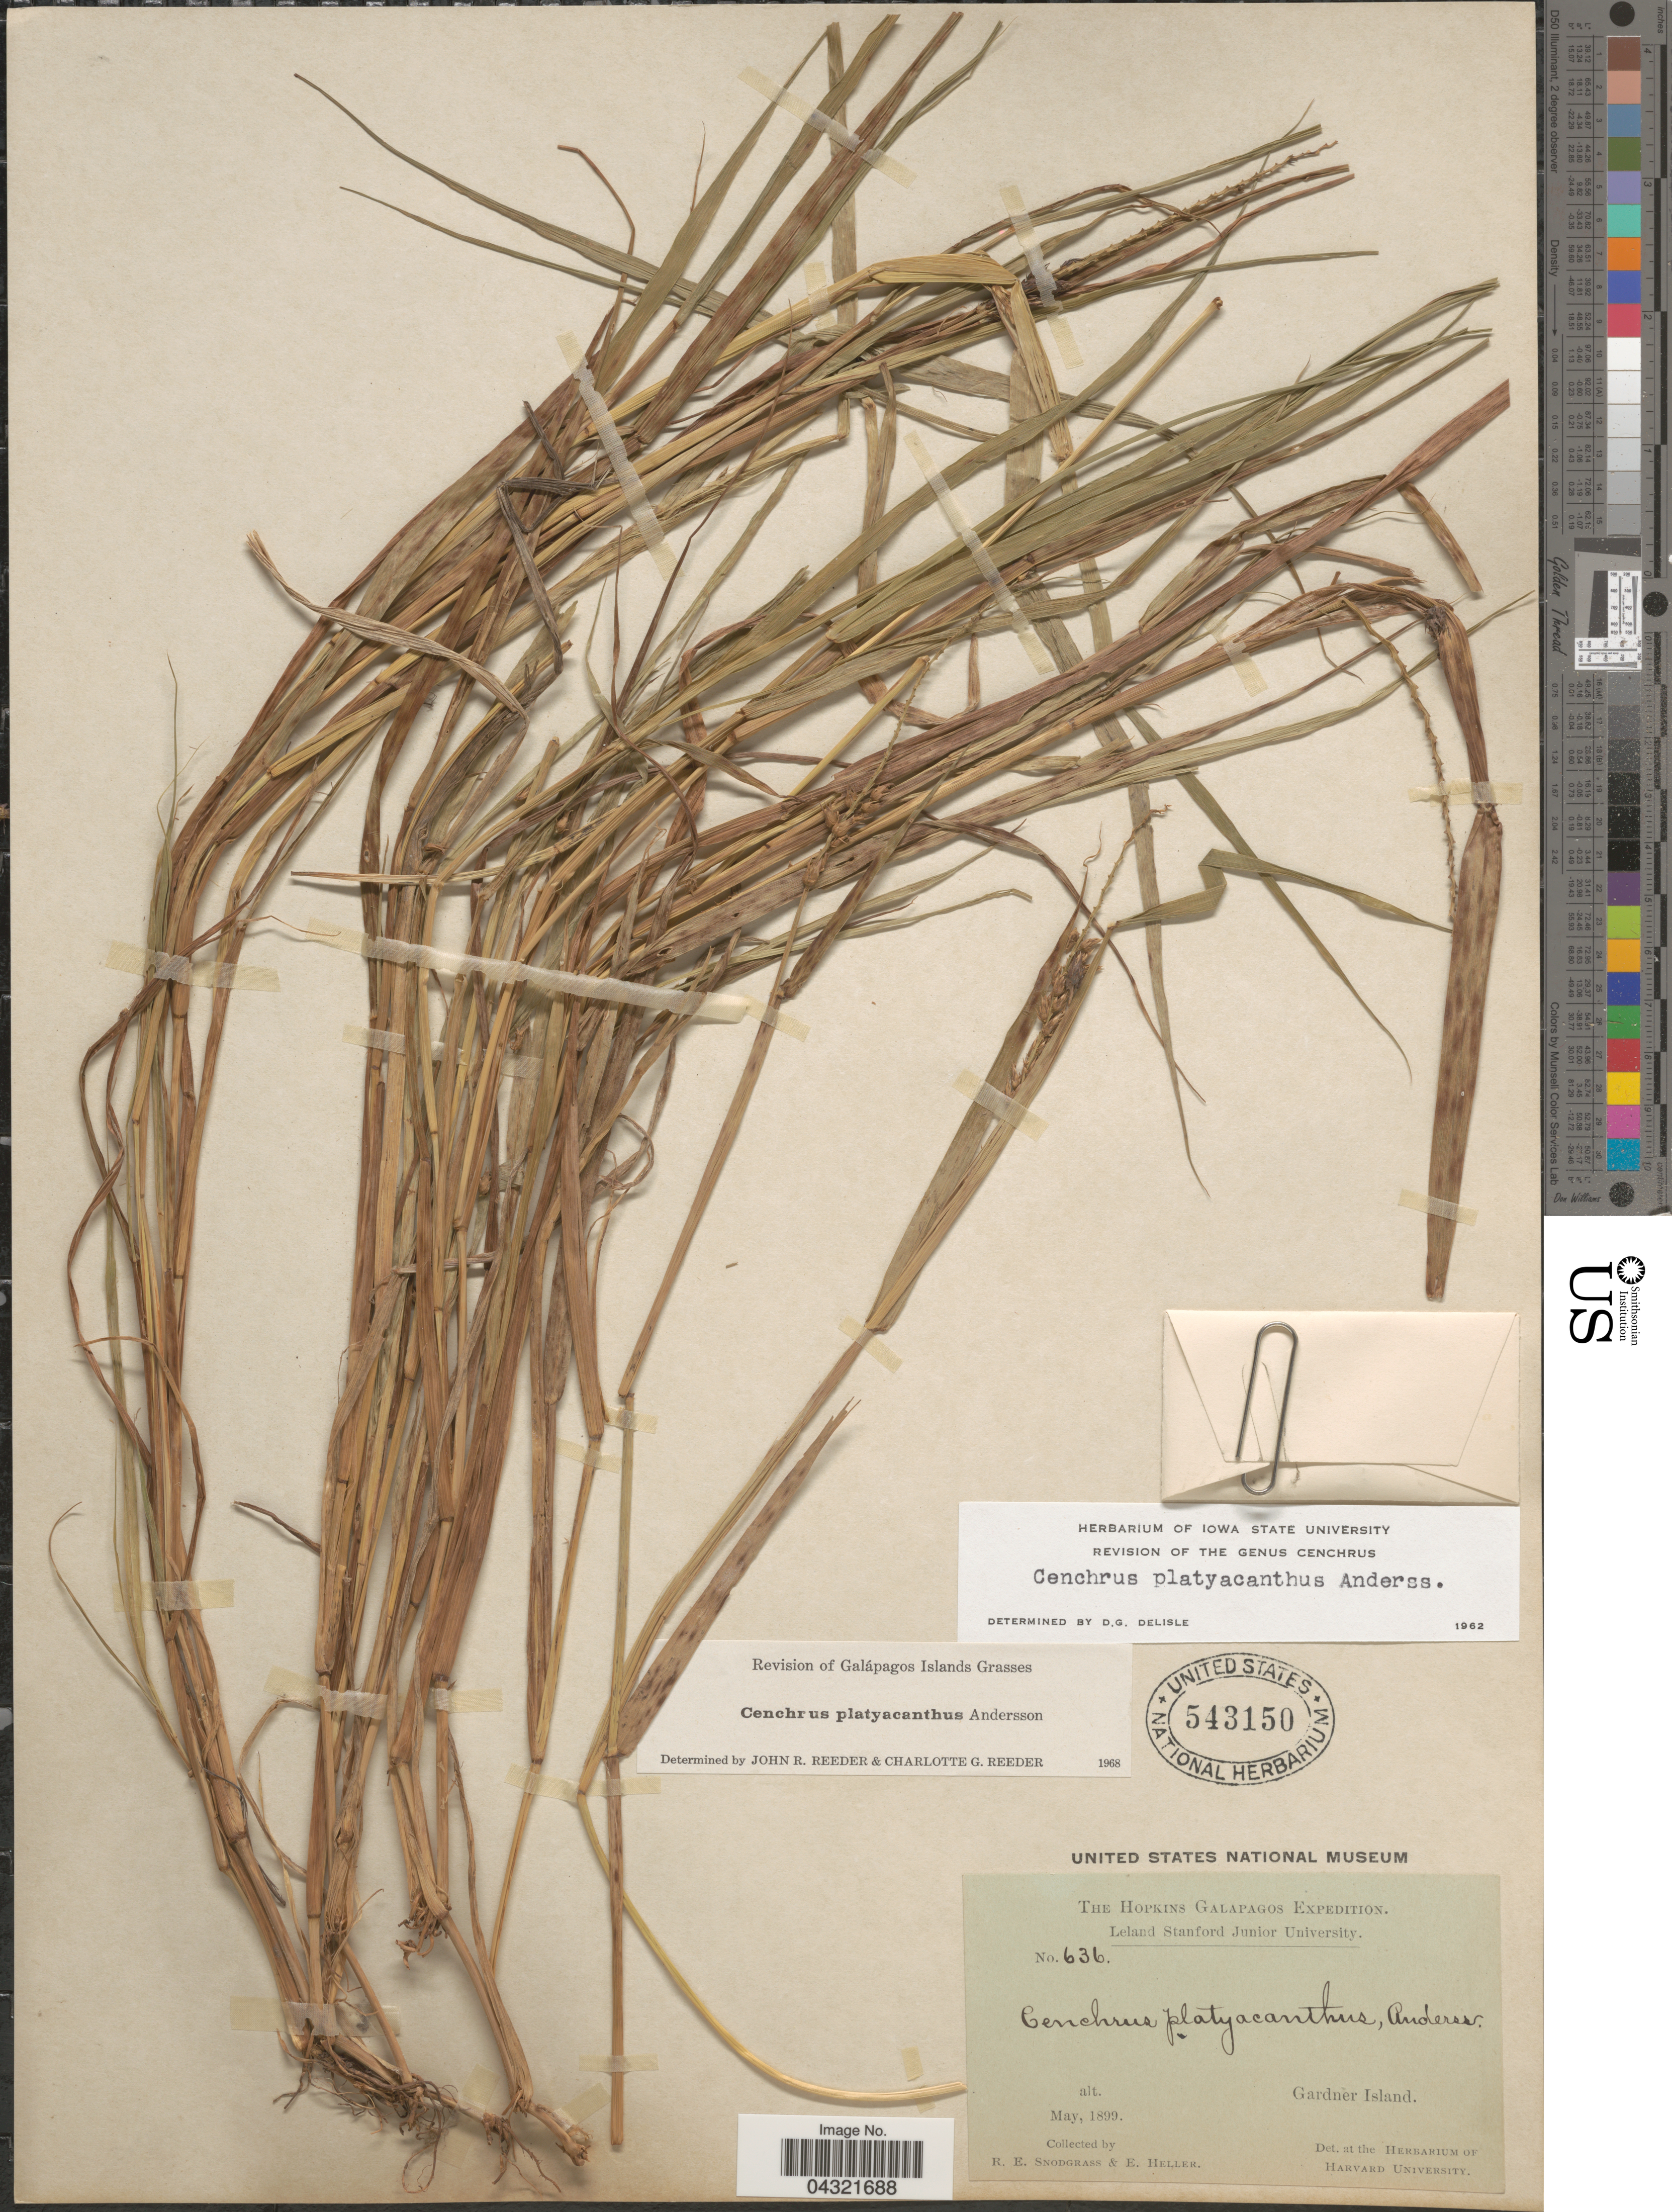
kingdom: Plantae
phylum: Tracheophyta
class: Liliopsida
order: Poales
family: Poaceae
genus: Cenchrus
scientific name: Cenchrus platyacanthus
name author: Andersson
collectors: R. E. Snodgrass & E. Heller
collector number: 636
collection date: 1899-05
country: Ecuador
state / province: Colón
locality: The Hopkins Galapagos Expedition. Gardner Island.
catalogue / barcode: US 543150